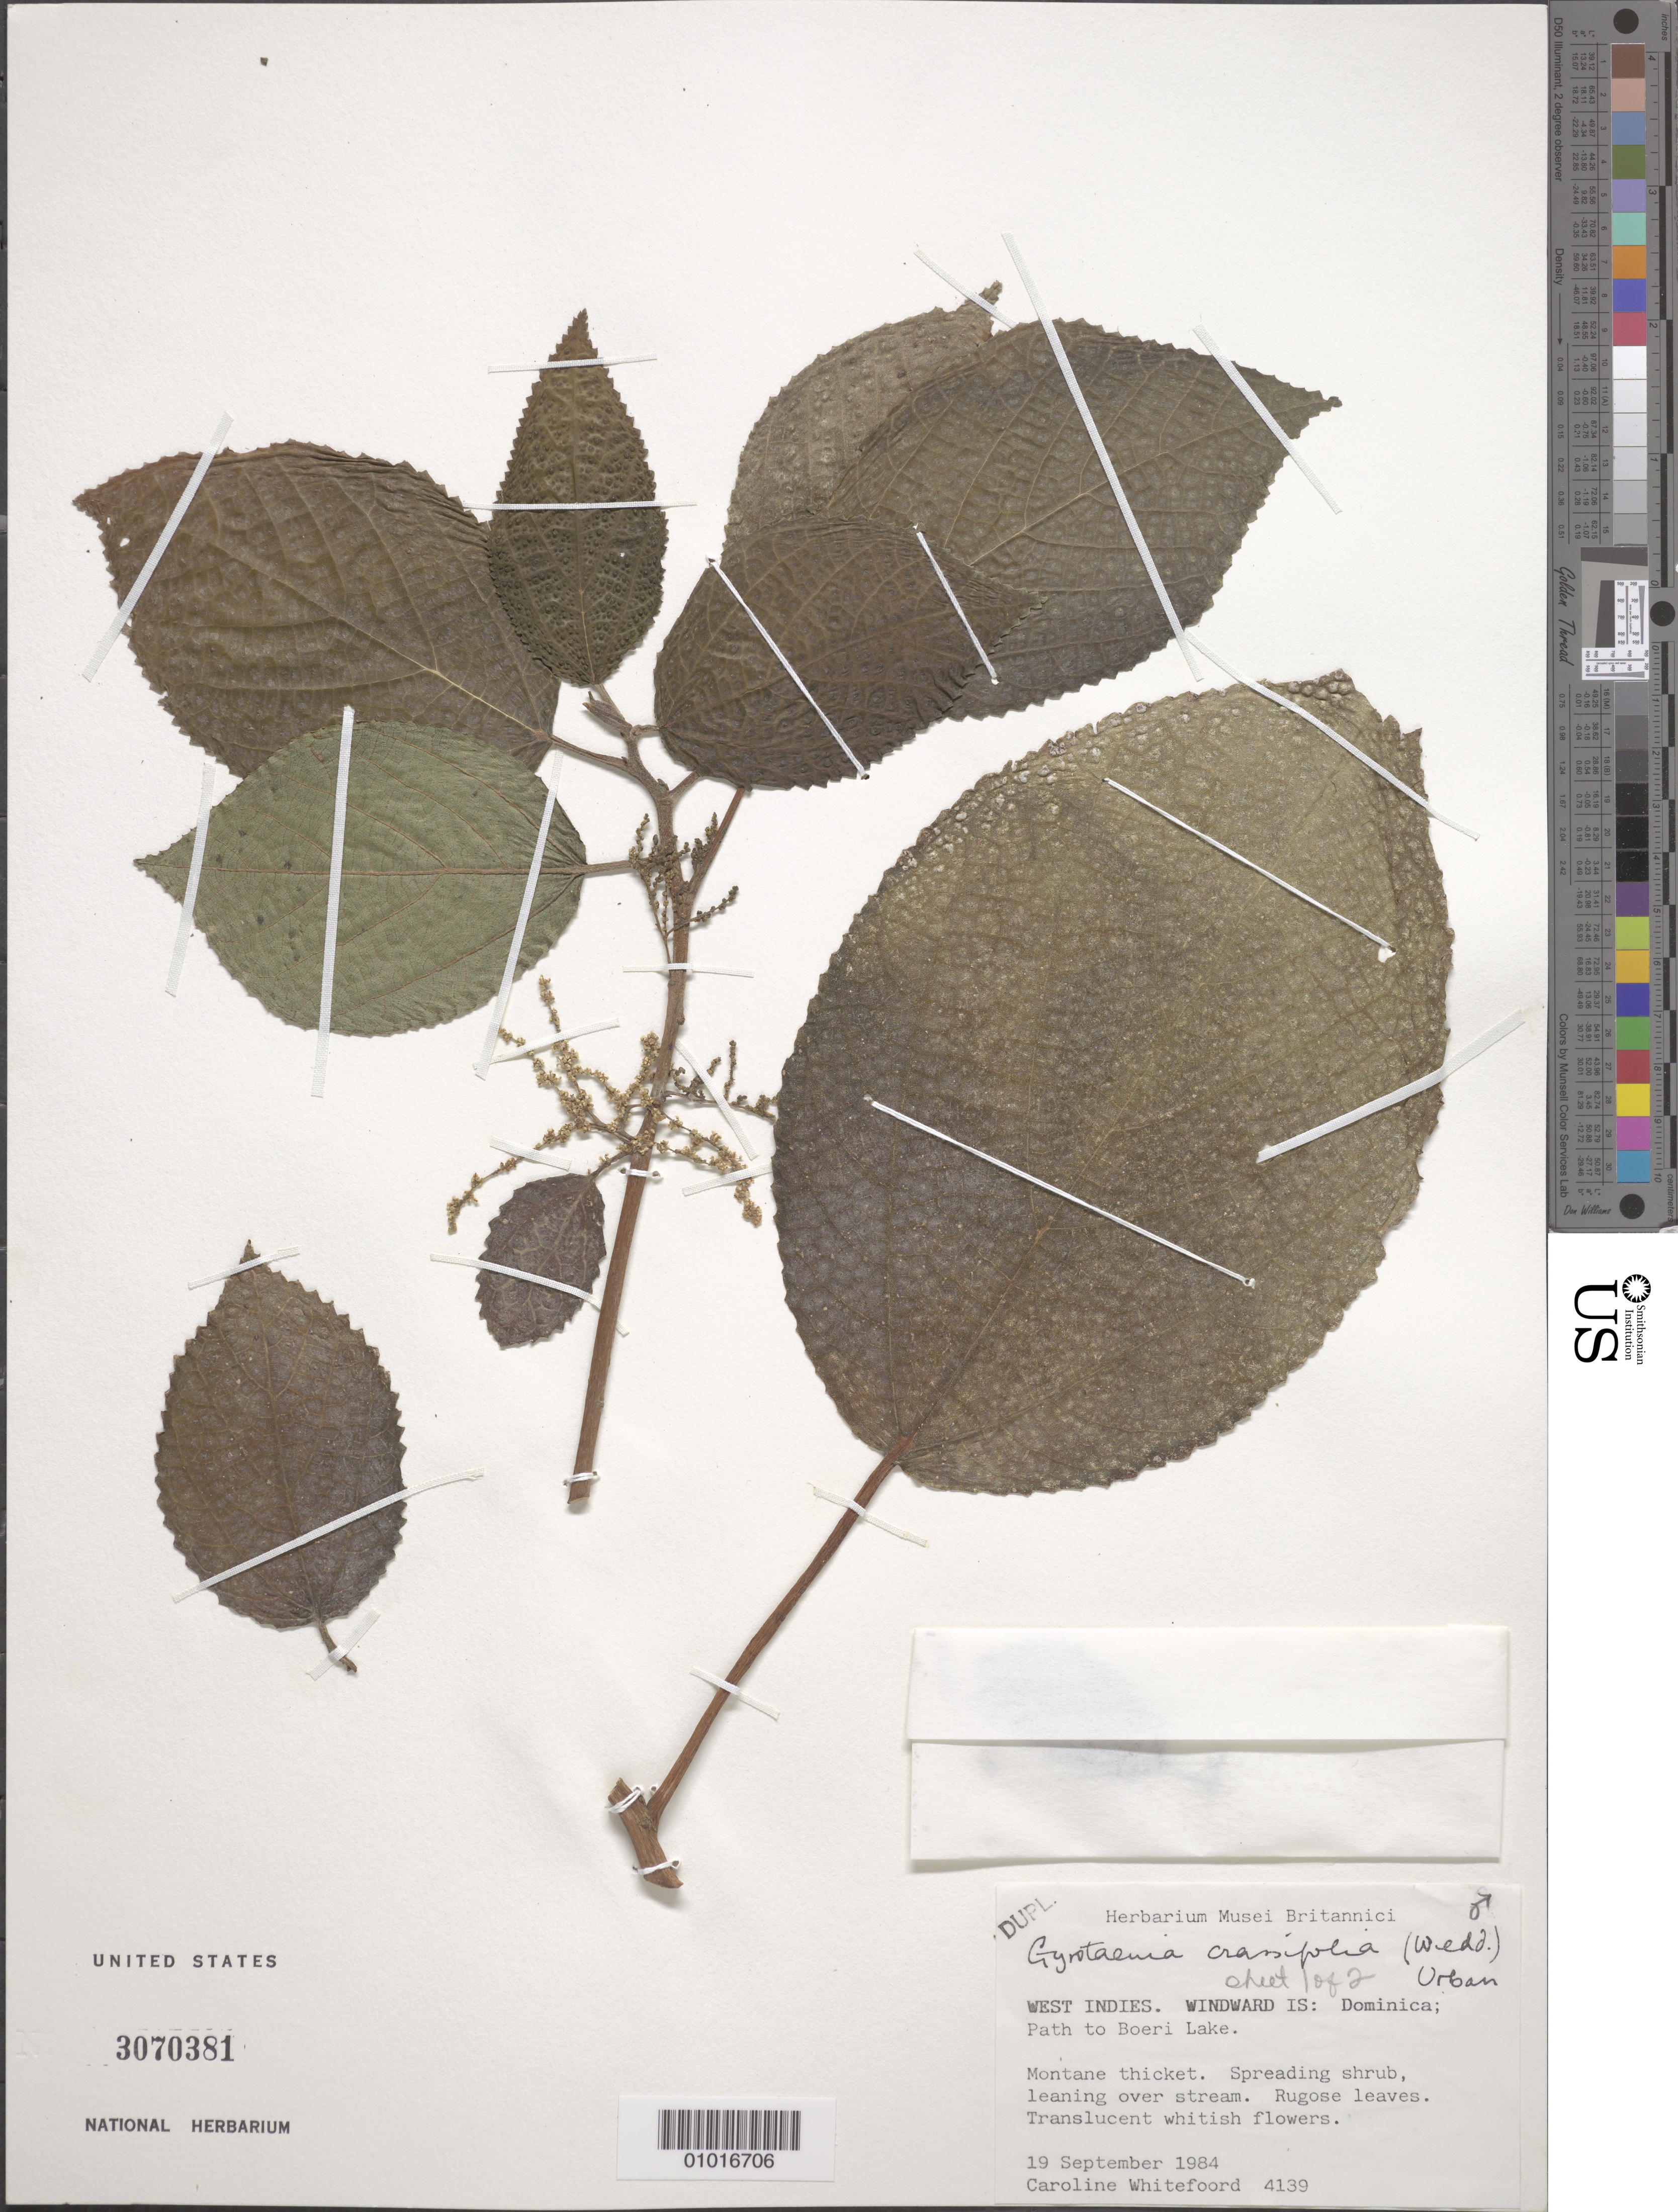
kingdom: Plantae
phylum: Tracheophyta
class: Magnoliopsida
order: Rosales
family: Urticaceae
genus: Gyrotaenia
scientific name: Gyrotaenia crassifolia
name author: Urb.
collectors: C. Whitefoord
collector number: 4139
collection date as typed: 19 Sep 1984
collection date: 1984-09-19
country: Dominica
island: Dominica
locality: Path to Boeri Lake.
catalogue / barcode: US 3070381